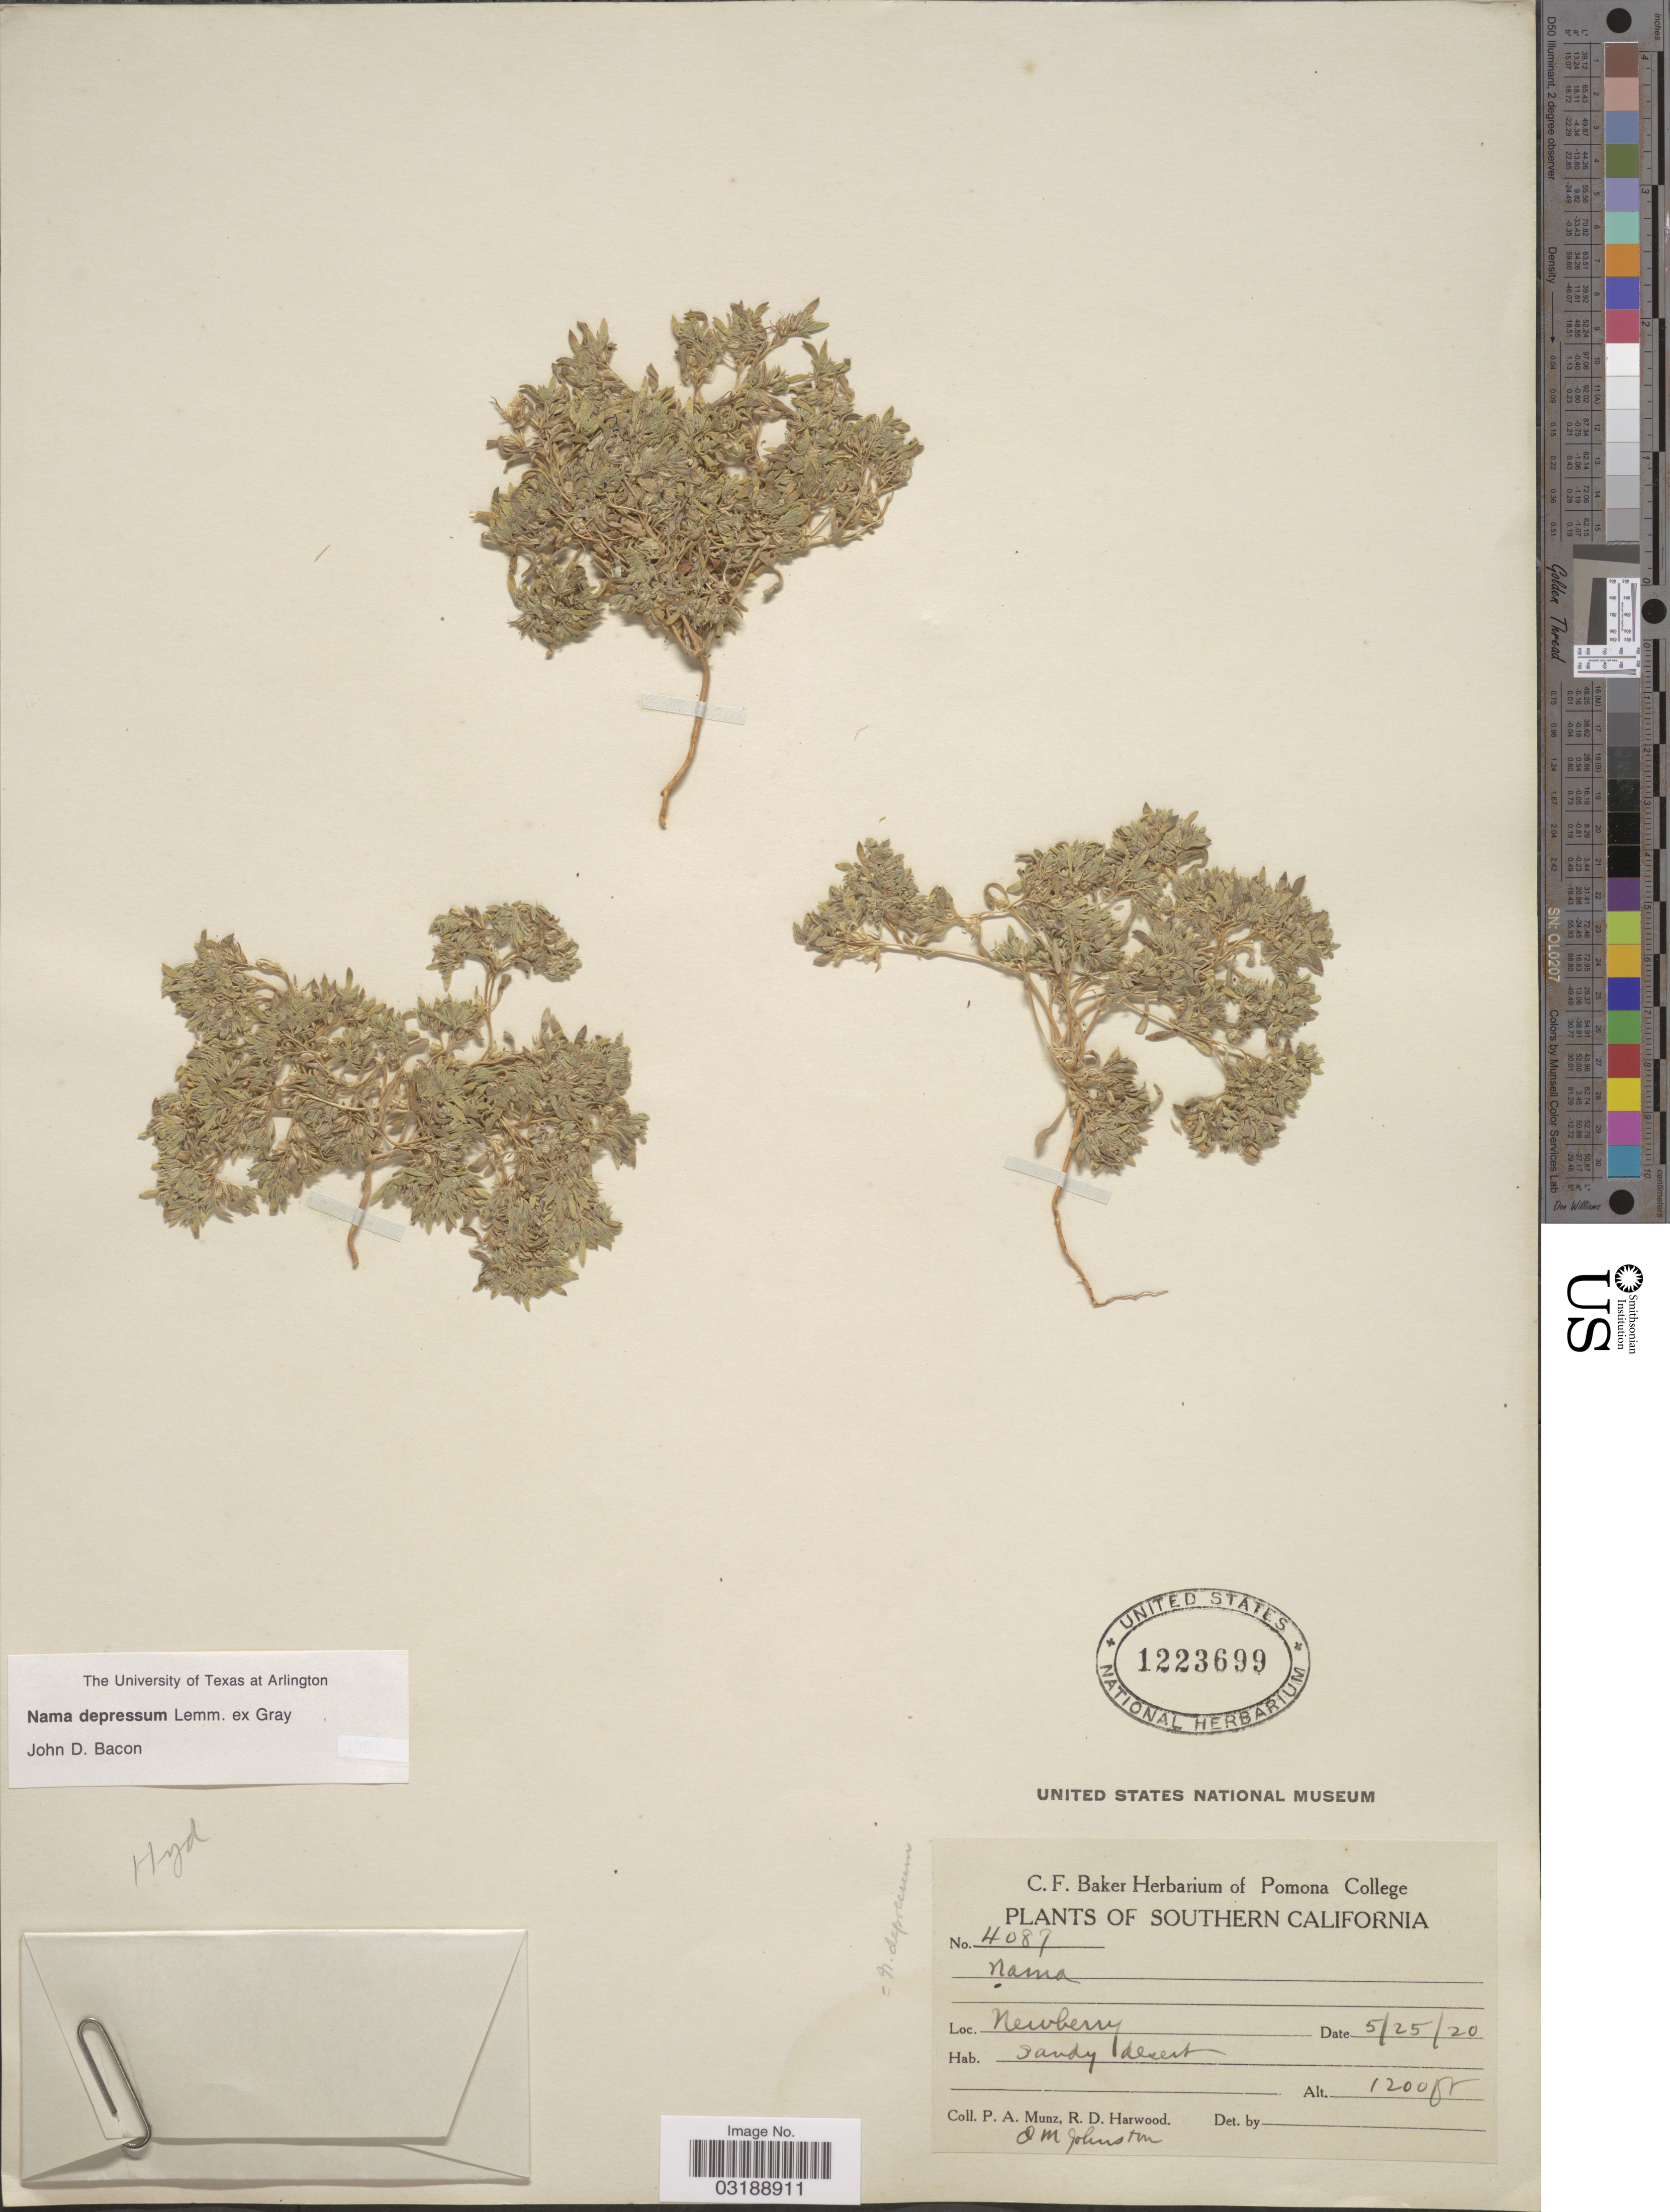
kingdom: Plantae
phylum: Tracheophyta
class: Magnoliopsida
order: Boraginales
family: Namaceae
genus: Nama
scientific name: Nama depressum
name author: Lemmon ex A. Gray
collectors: P. A. Munz, R. Harwood & O. Johnston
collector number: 4087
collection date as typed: Transcribed d/m/y: 25/5/20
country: United States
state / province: California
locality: Southern California, Newberry.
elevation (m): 366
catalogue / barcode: US 1223699